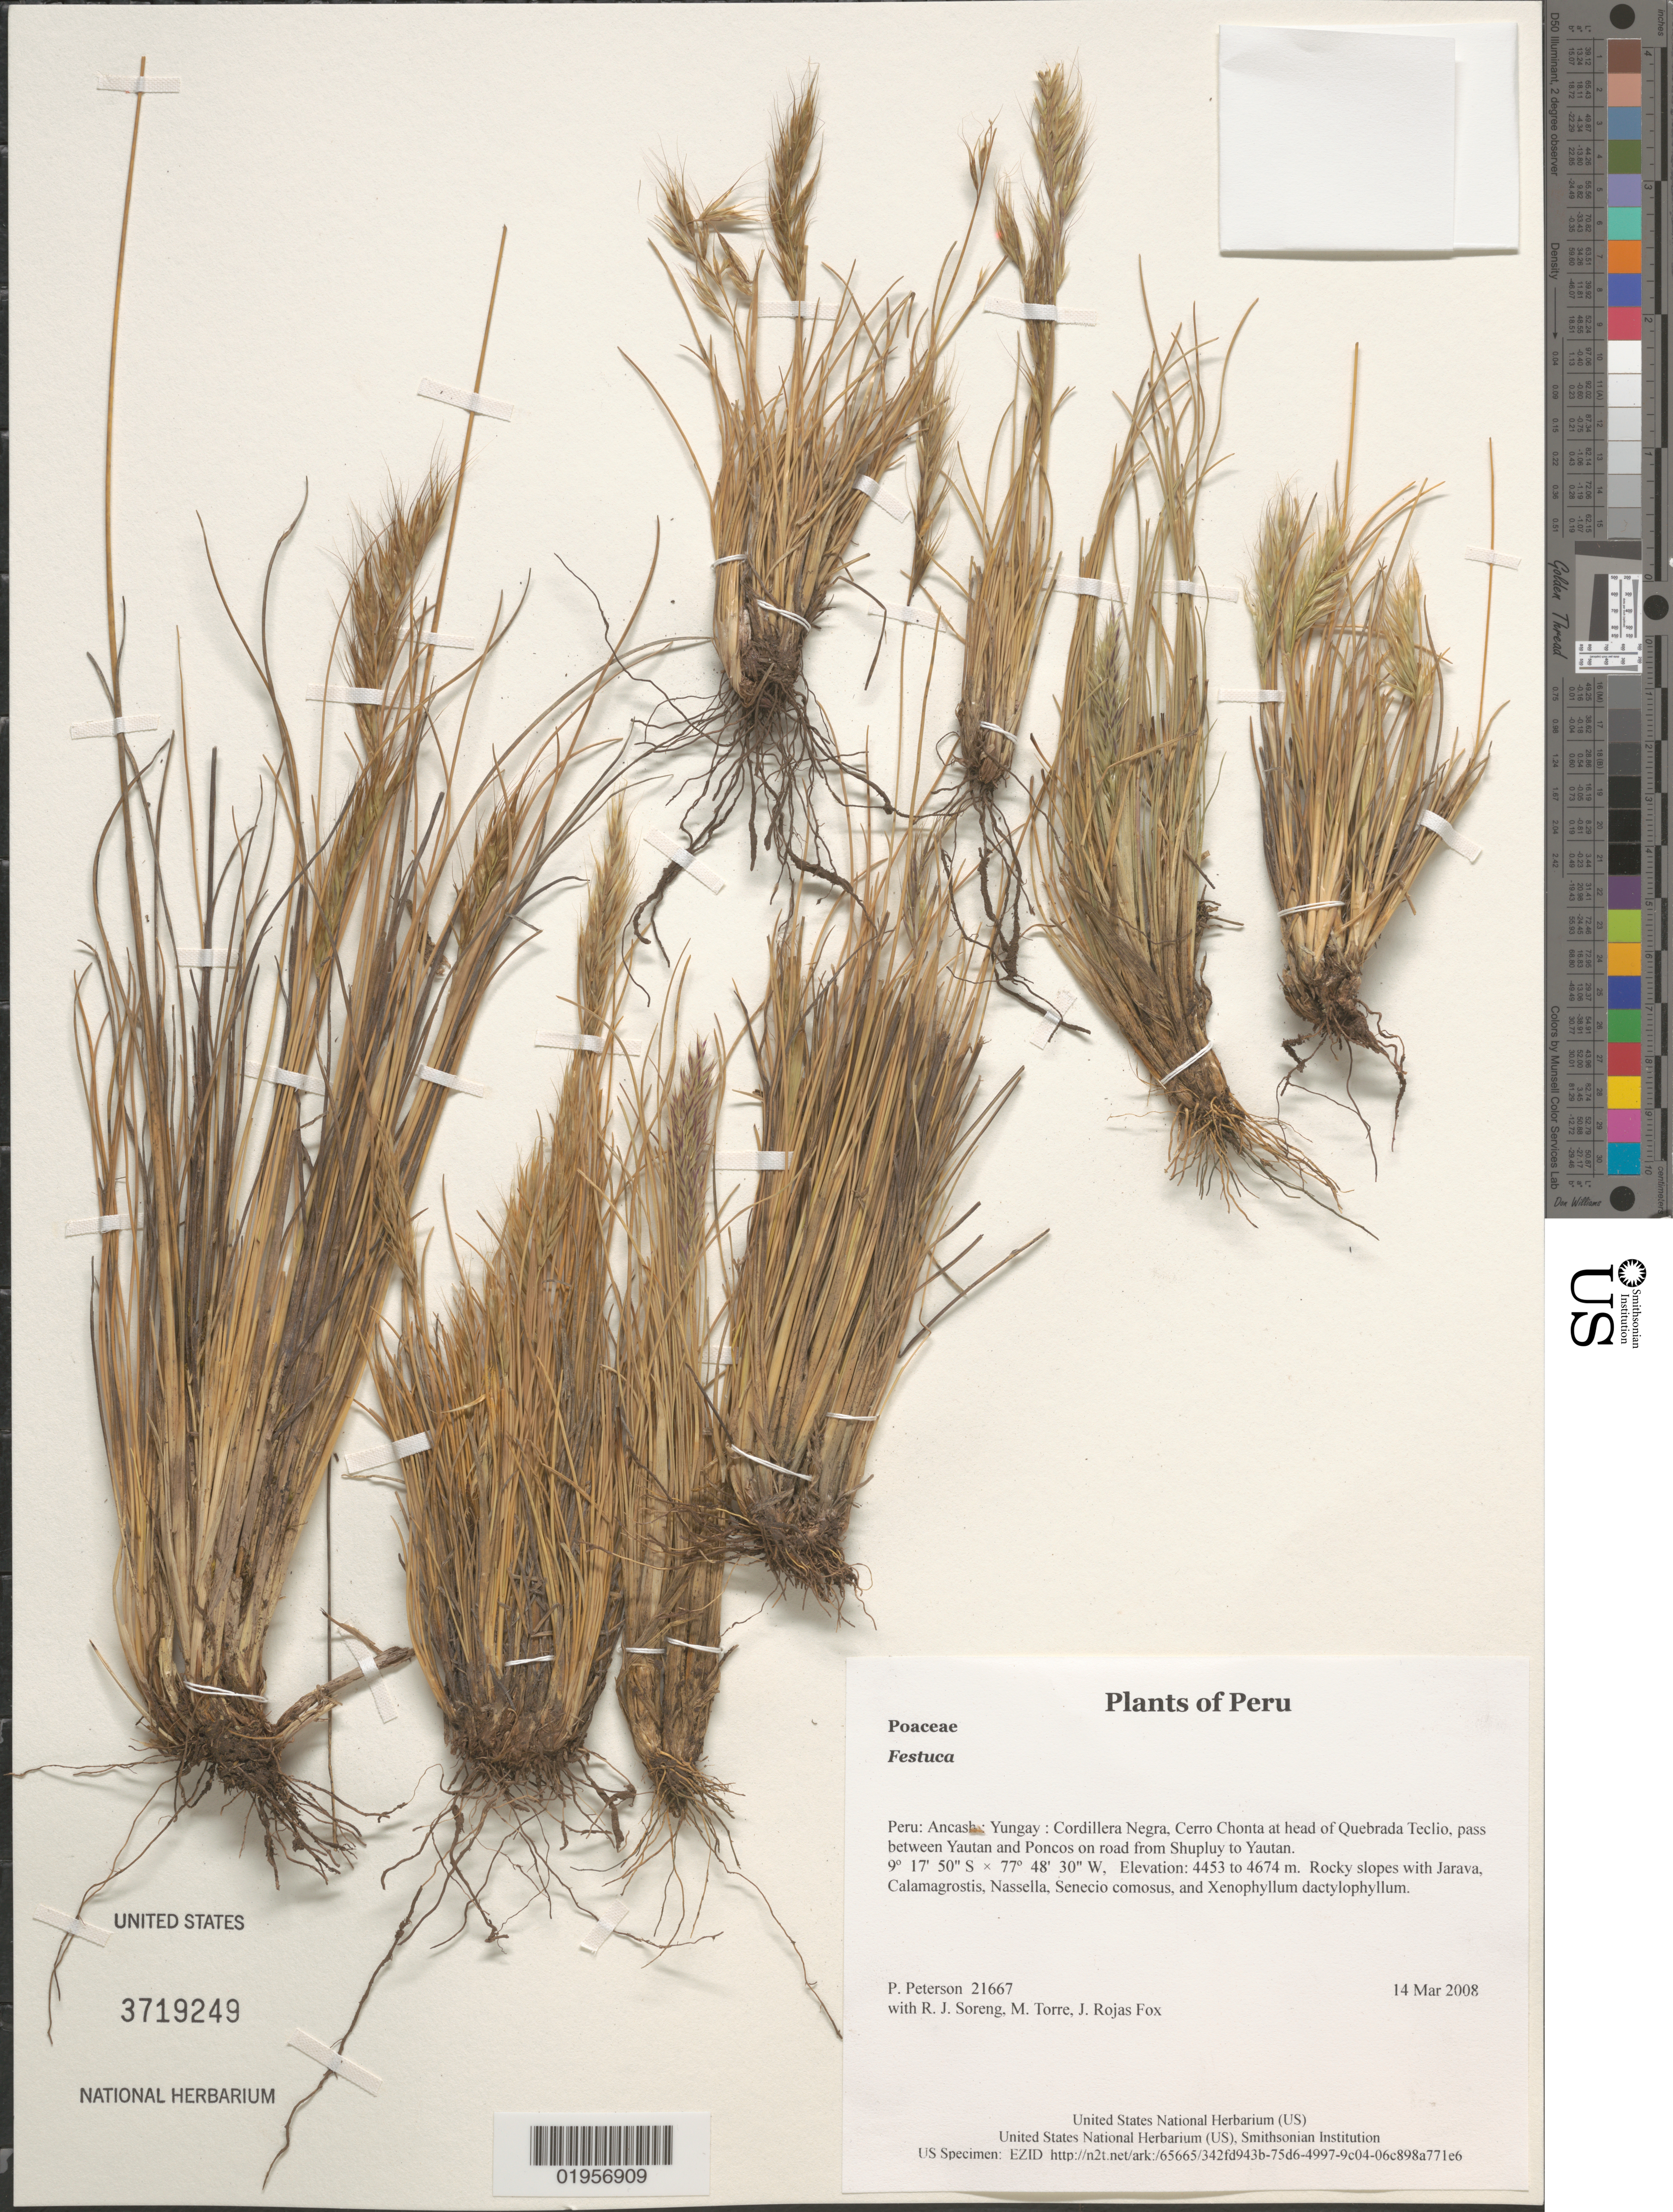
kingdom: Plantae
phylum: Tracheophyta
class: Liliopsida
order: Poales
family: Poaceae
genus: Festuca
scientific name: Festuca sp.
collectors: P. M. Peterson, R. J. Soreng, M. Torre & J. Rojas Fox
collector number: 21667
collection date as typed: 14 Mar 2008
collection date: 2008-03-14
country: Peru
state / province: Ancash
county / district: Yungay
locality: Cordillera Negra, Cerro Chonta at head of Quebrada Teclio, pass between Yautan and Poncos on road from Shupluy to Yautan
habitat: Rocky slopes with Jarava, Calamagrostis, Nassella, Senecio comosus, and Xenophyllum dactylophyllum.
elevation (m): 4453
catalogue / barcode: US 3719249